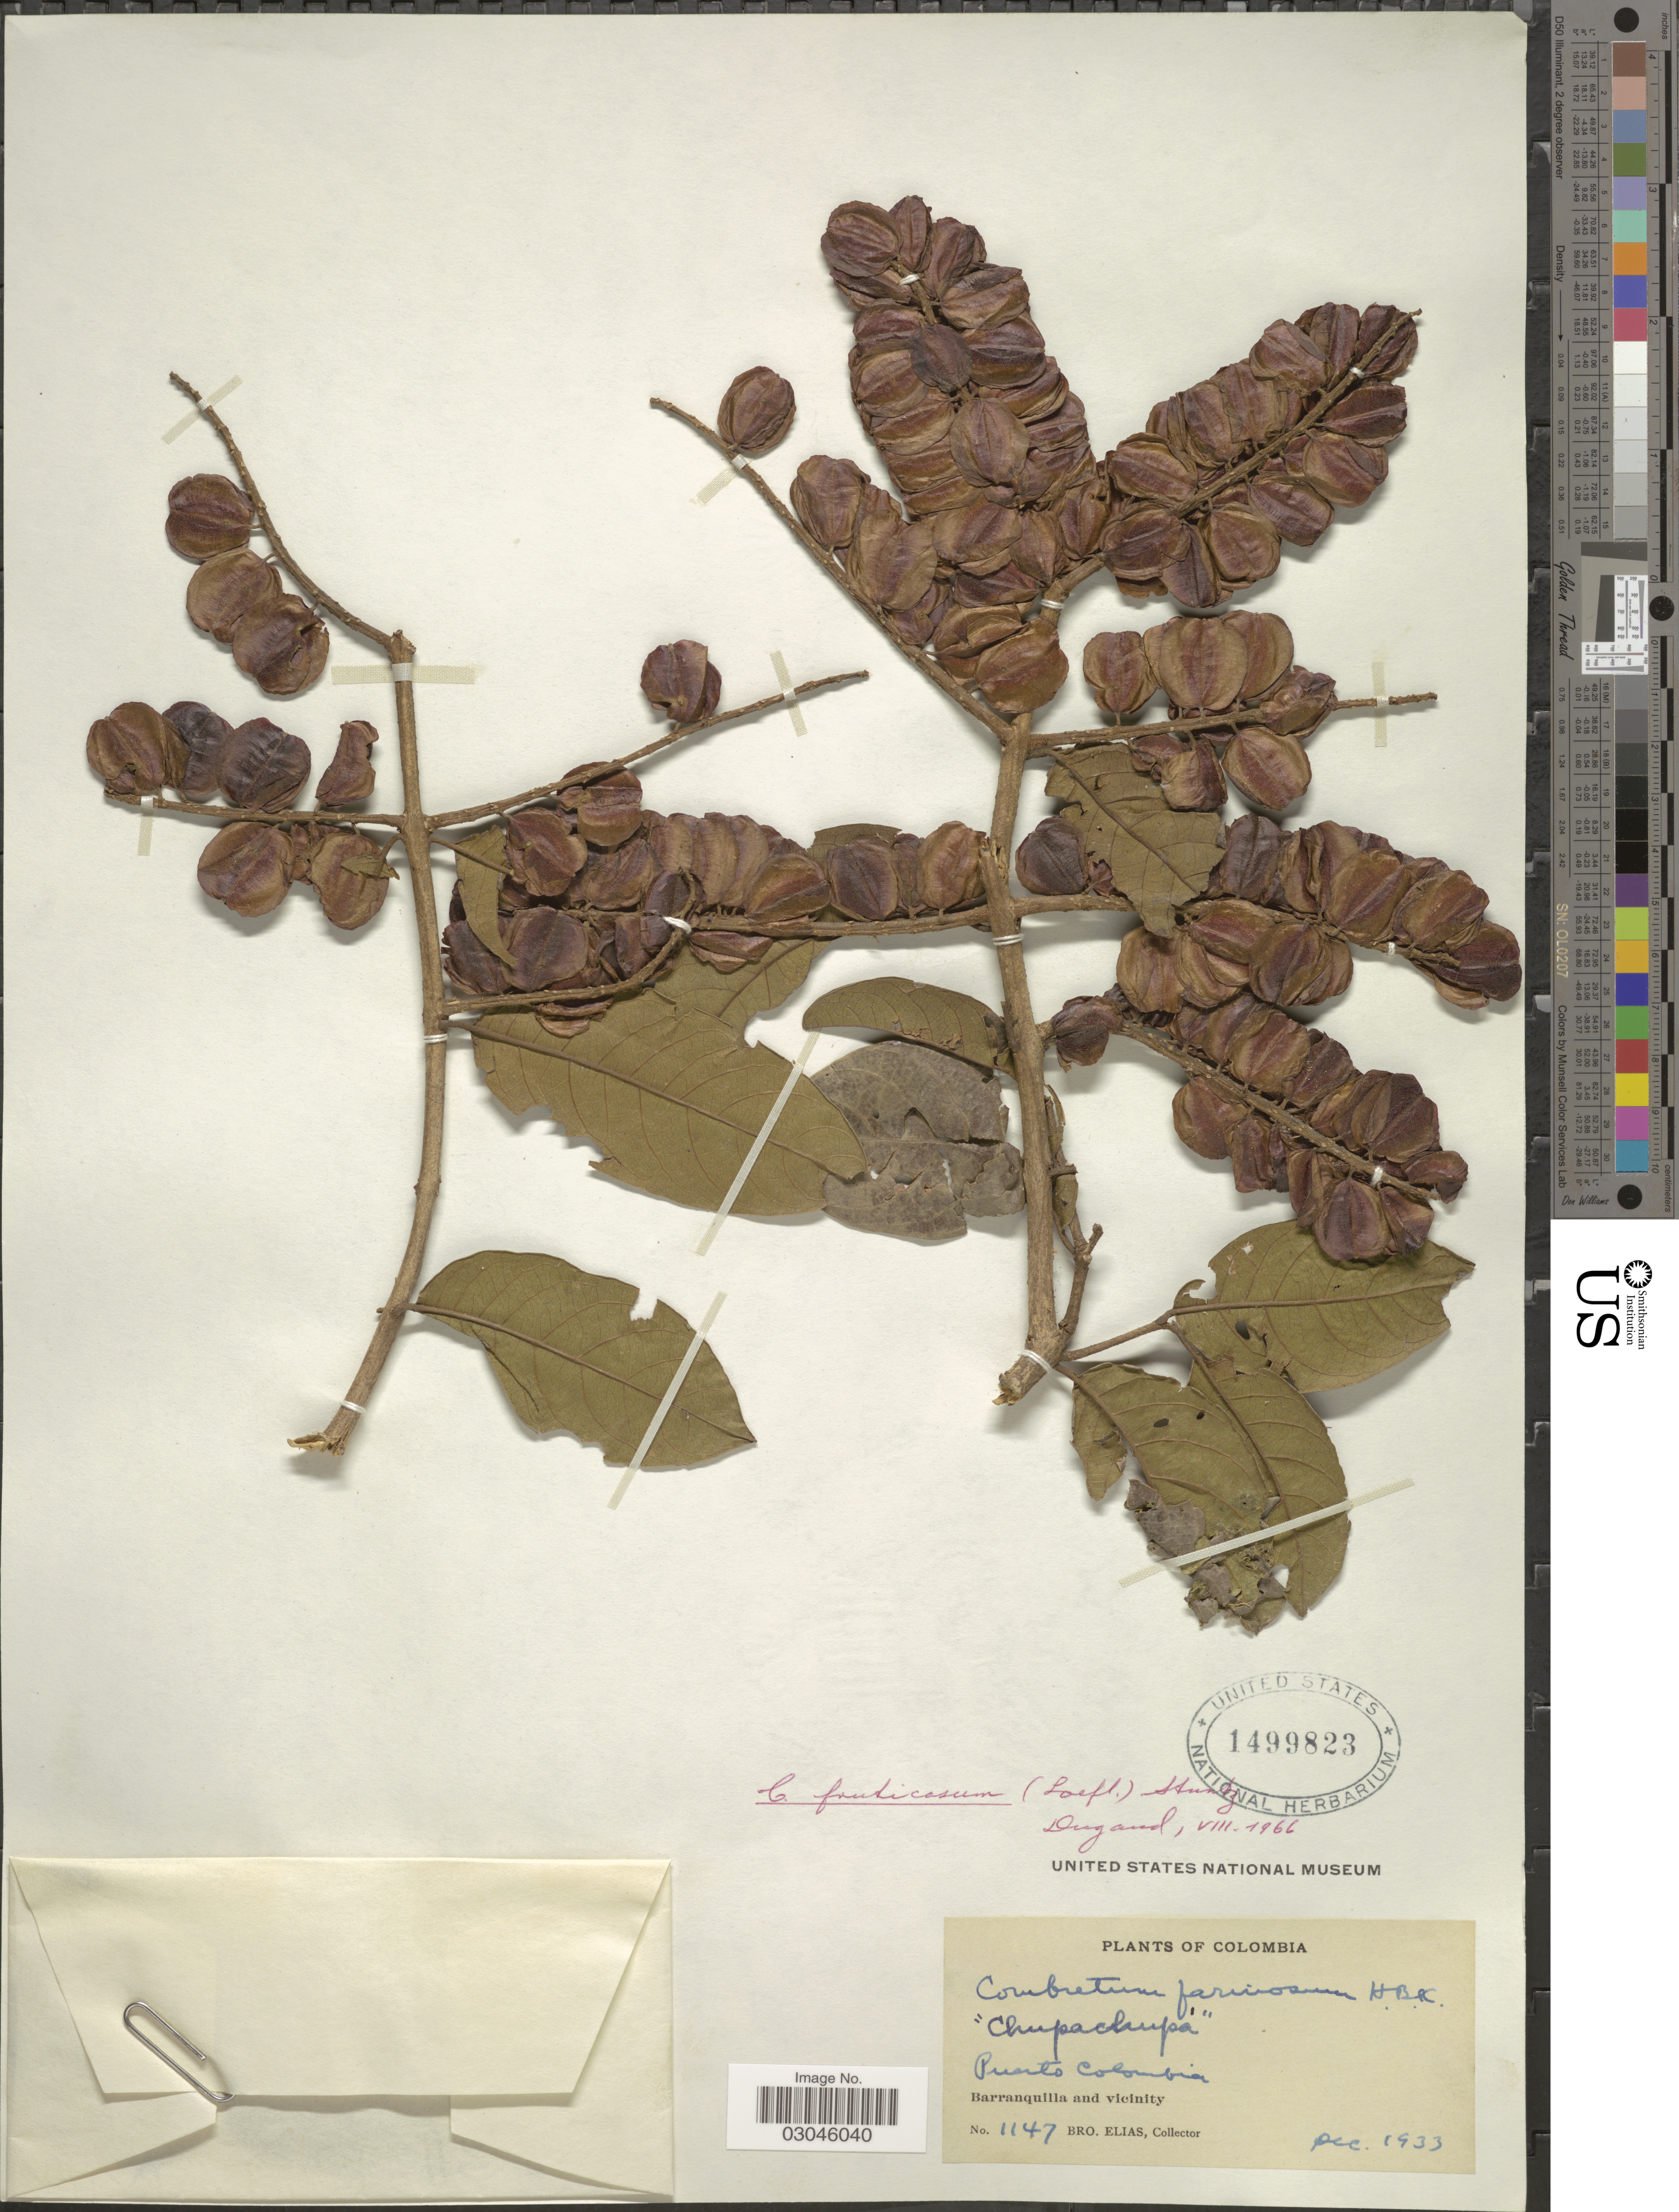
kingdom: Plantae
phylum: Tracheophyta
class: Magnoliopsida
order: Myrtales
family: Combretaceae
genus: Combretum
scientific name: Combretum fruticosum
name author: (Loefl.) Stuntz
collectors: Bro. Elias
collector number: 1147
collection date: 1933-12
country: Colombia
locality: Puerto Colombia. Barranquilla and vicinity.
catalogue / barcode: US 1499823